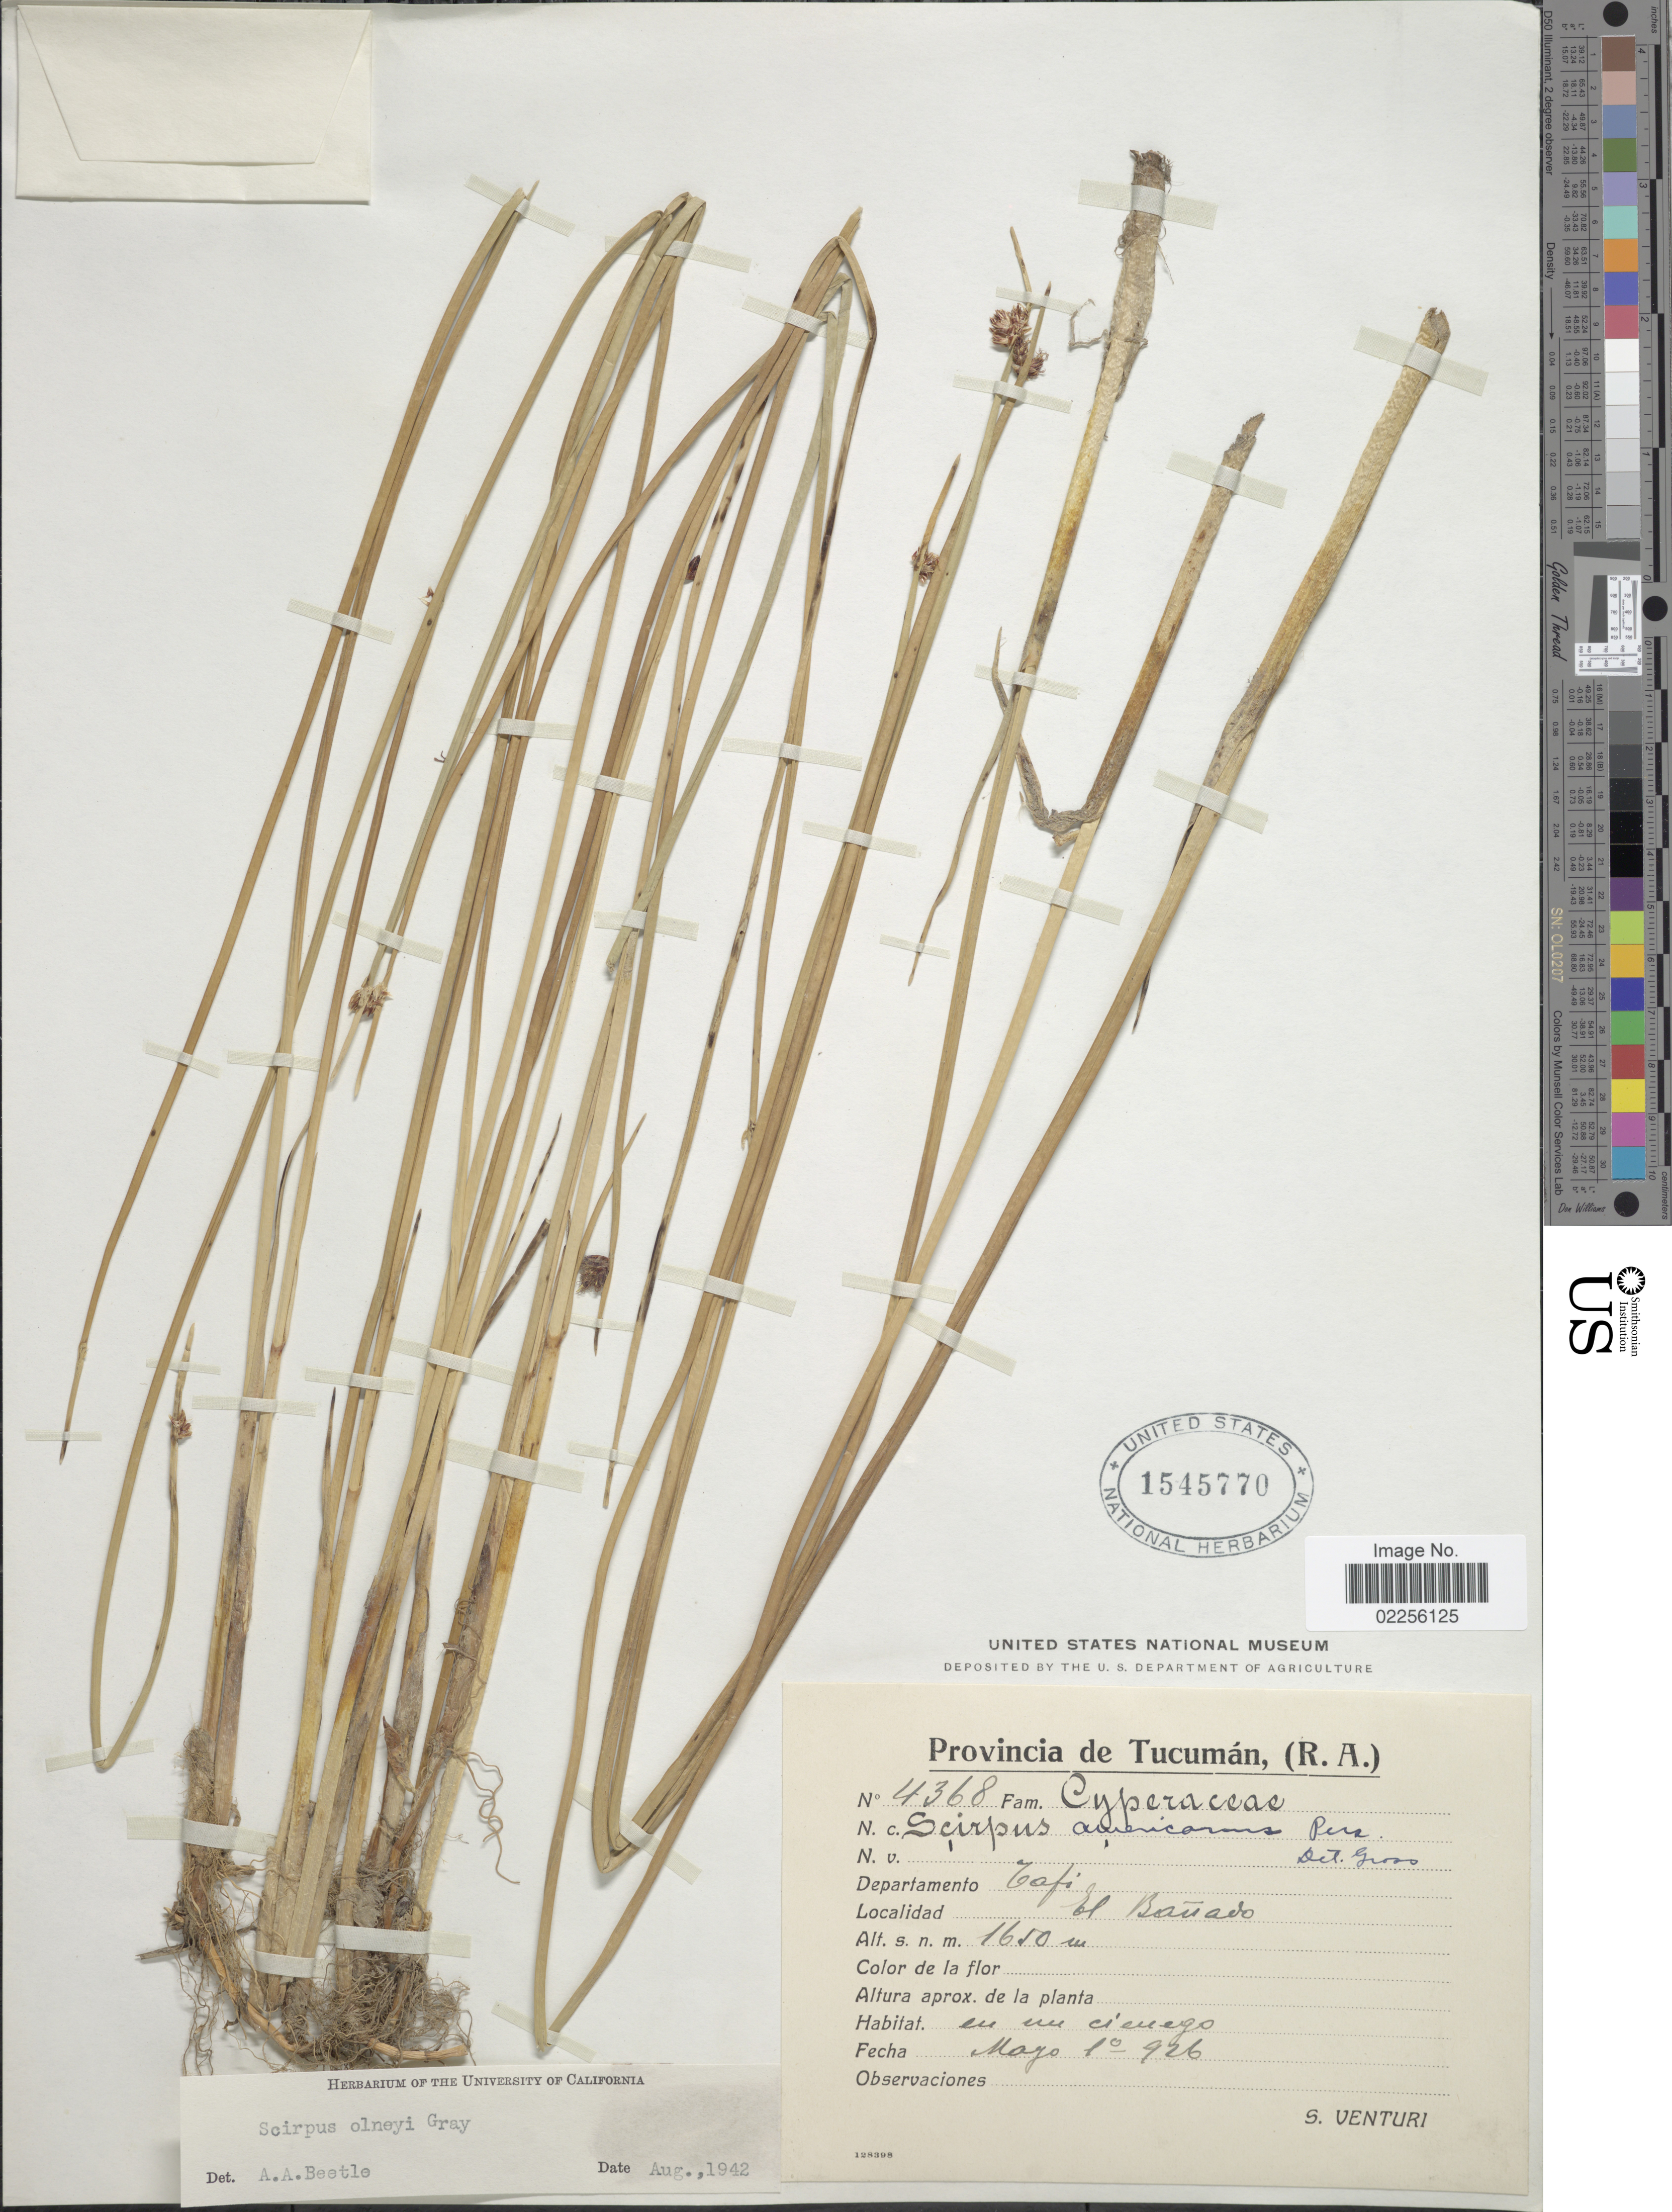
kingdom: Plantae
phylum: Tracheophyta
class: Liliopsida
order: Poales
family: Cyperaceae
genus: Schoenoplectus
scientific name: Schoenoplectus americanus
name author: (Pers.) Volkart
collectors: S. Venturi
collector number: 4368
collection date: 1926-03-01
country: Argentina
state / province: Tucuman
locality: (R.A.) Departamento Tafi, El Bañado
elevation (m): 1650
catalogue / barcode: US 1545770